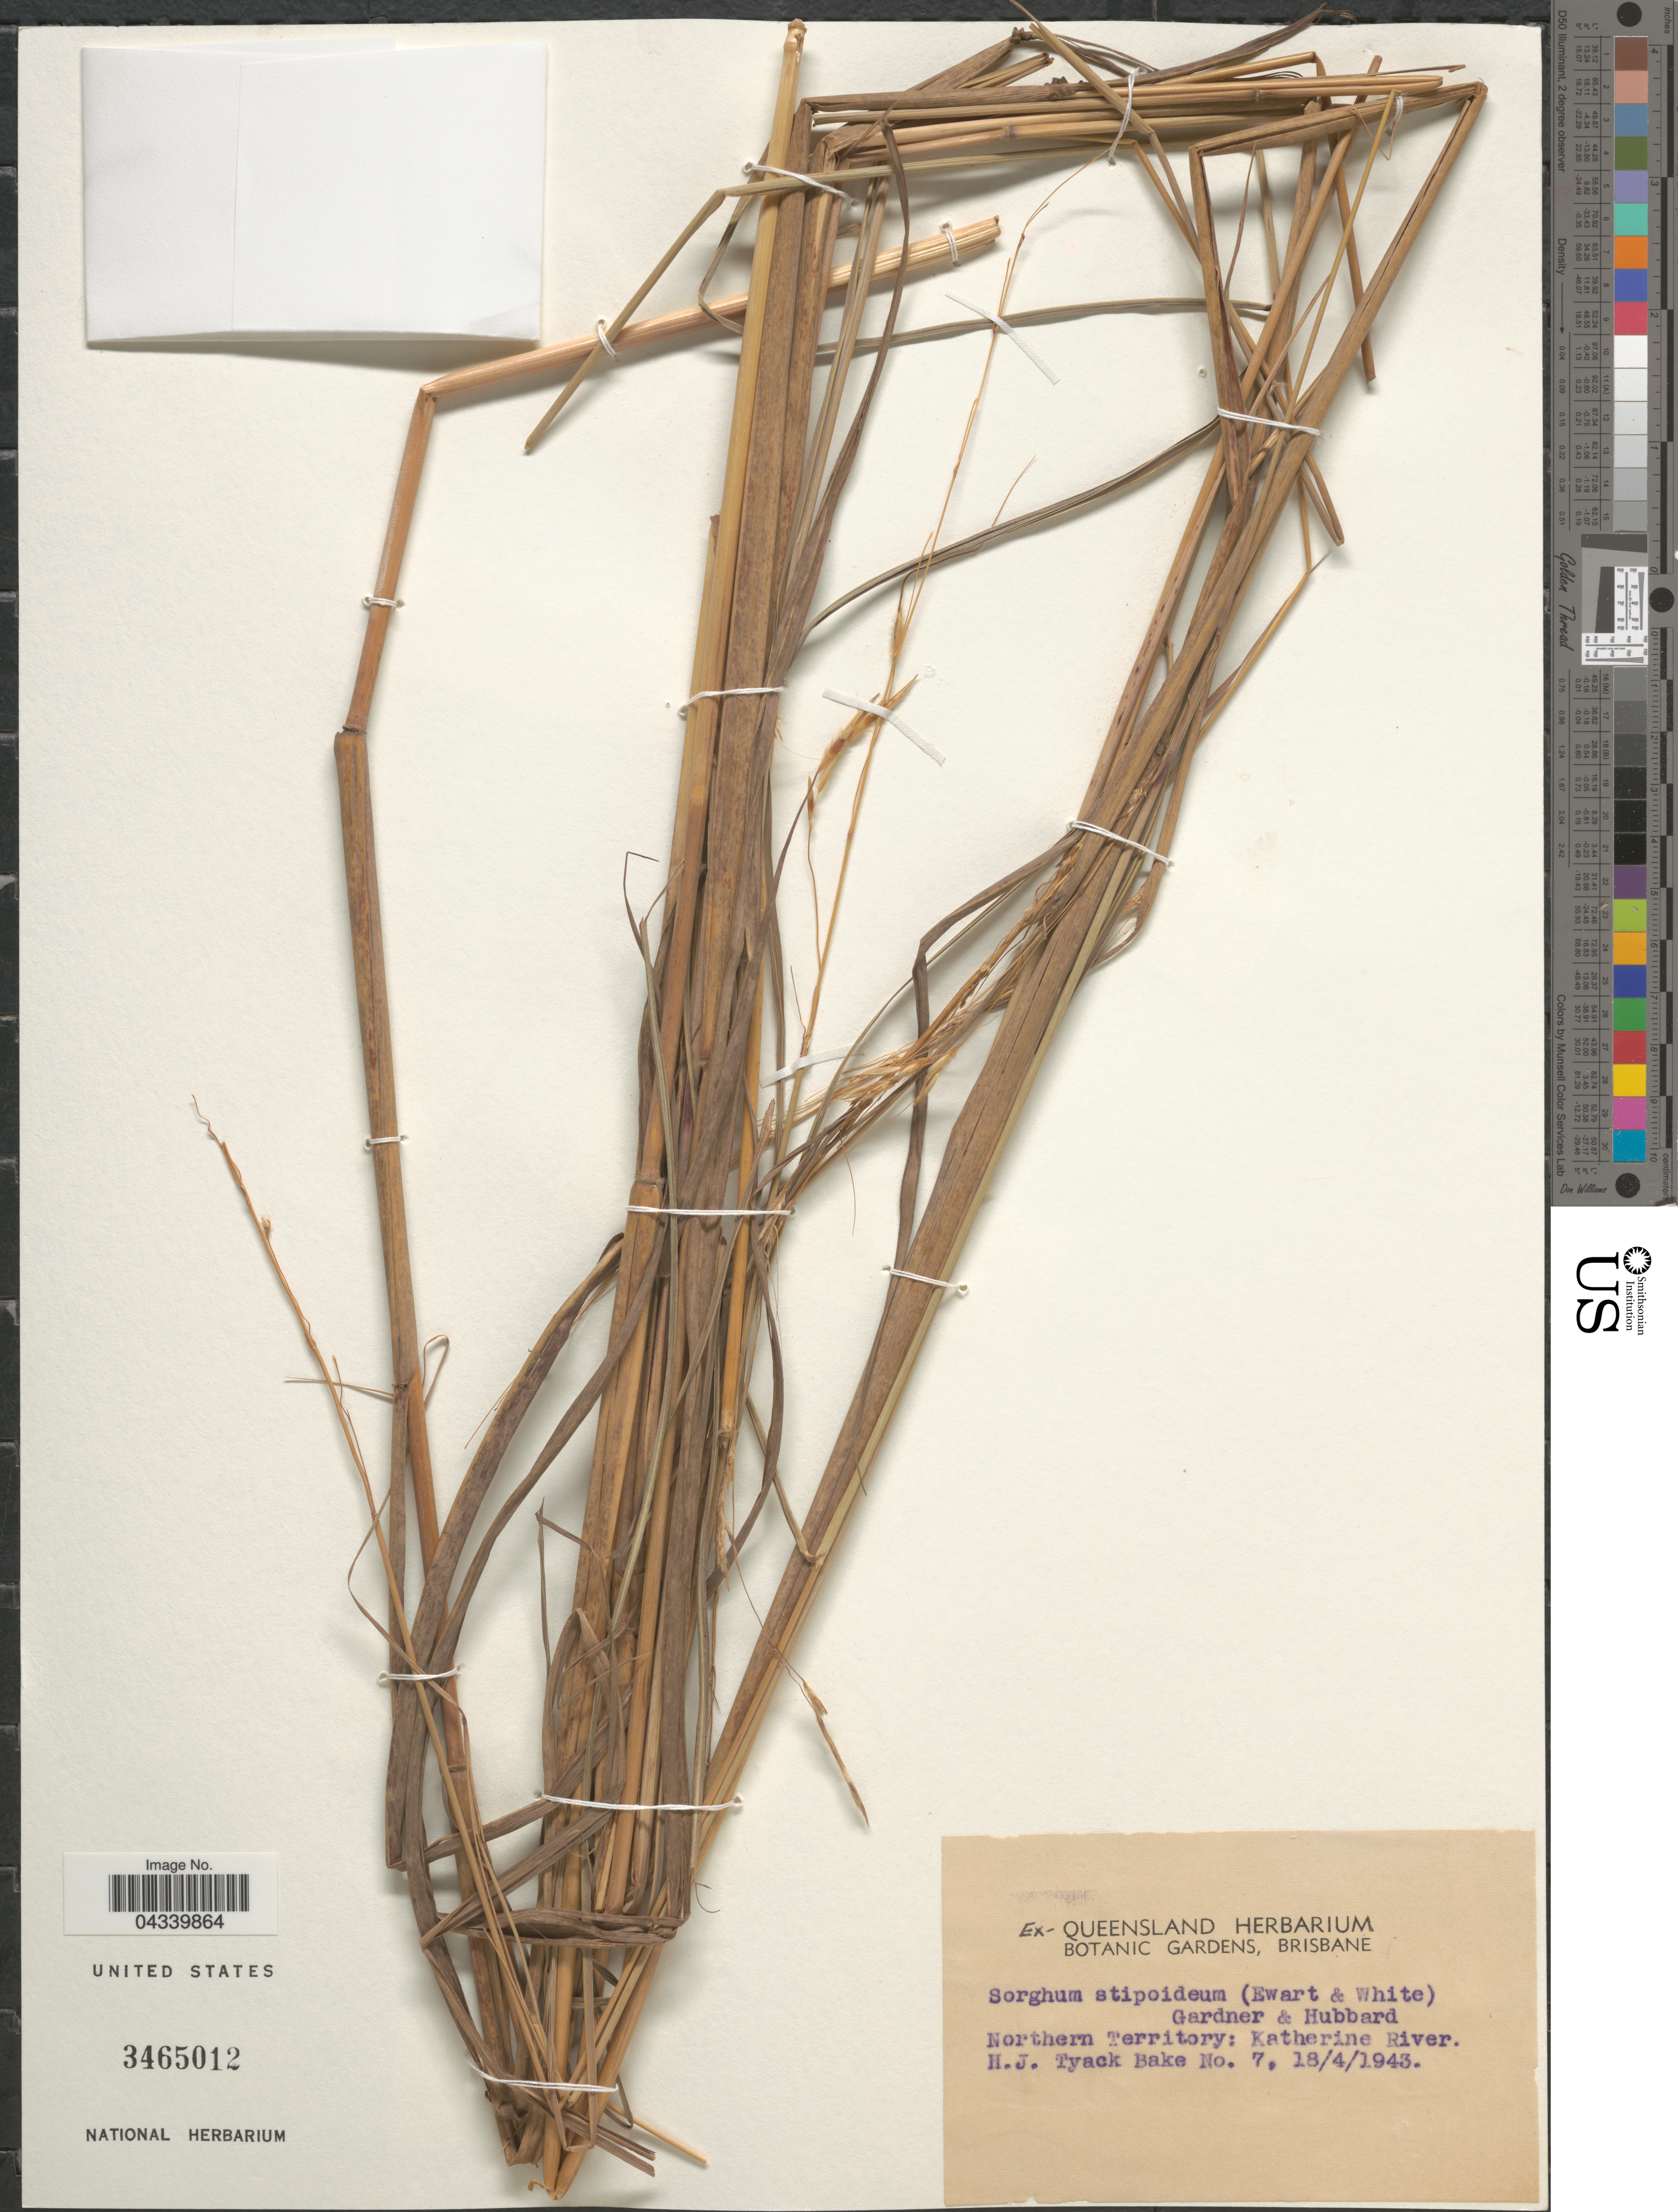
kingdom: Plantae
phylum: Tracheophyta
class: Liliopsida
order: Poales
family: Poaceae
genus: Sorghastrum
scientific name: Sorghastrum stipoides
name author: (Kunth) Nash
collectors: H. Bake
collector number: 7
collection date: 1943-04-18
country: Australia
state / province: Northern Territory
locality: Katherine River.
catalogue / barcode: US 3465012